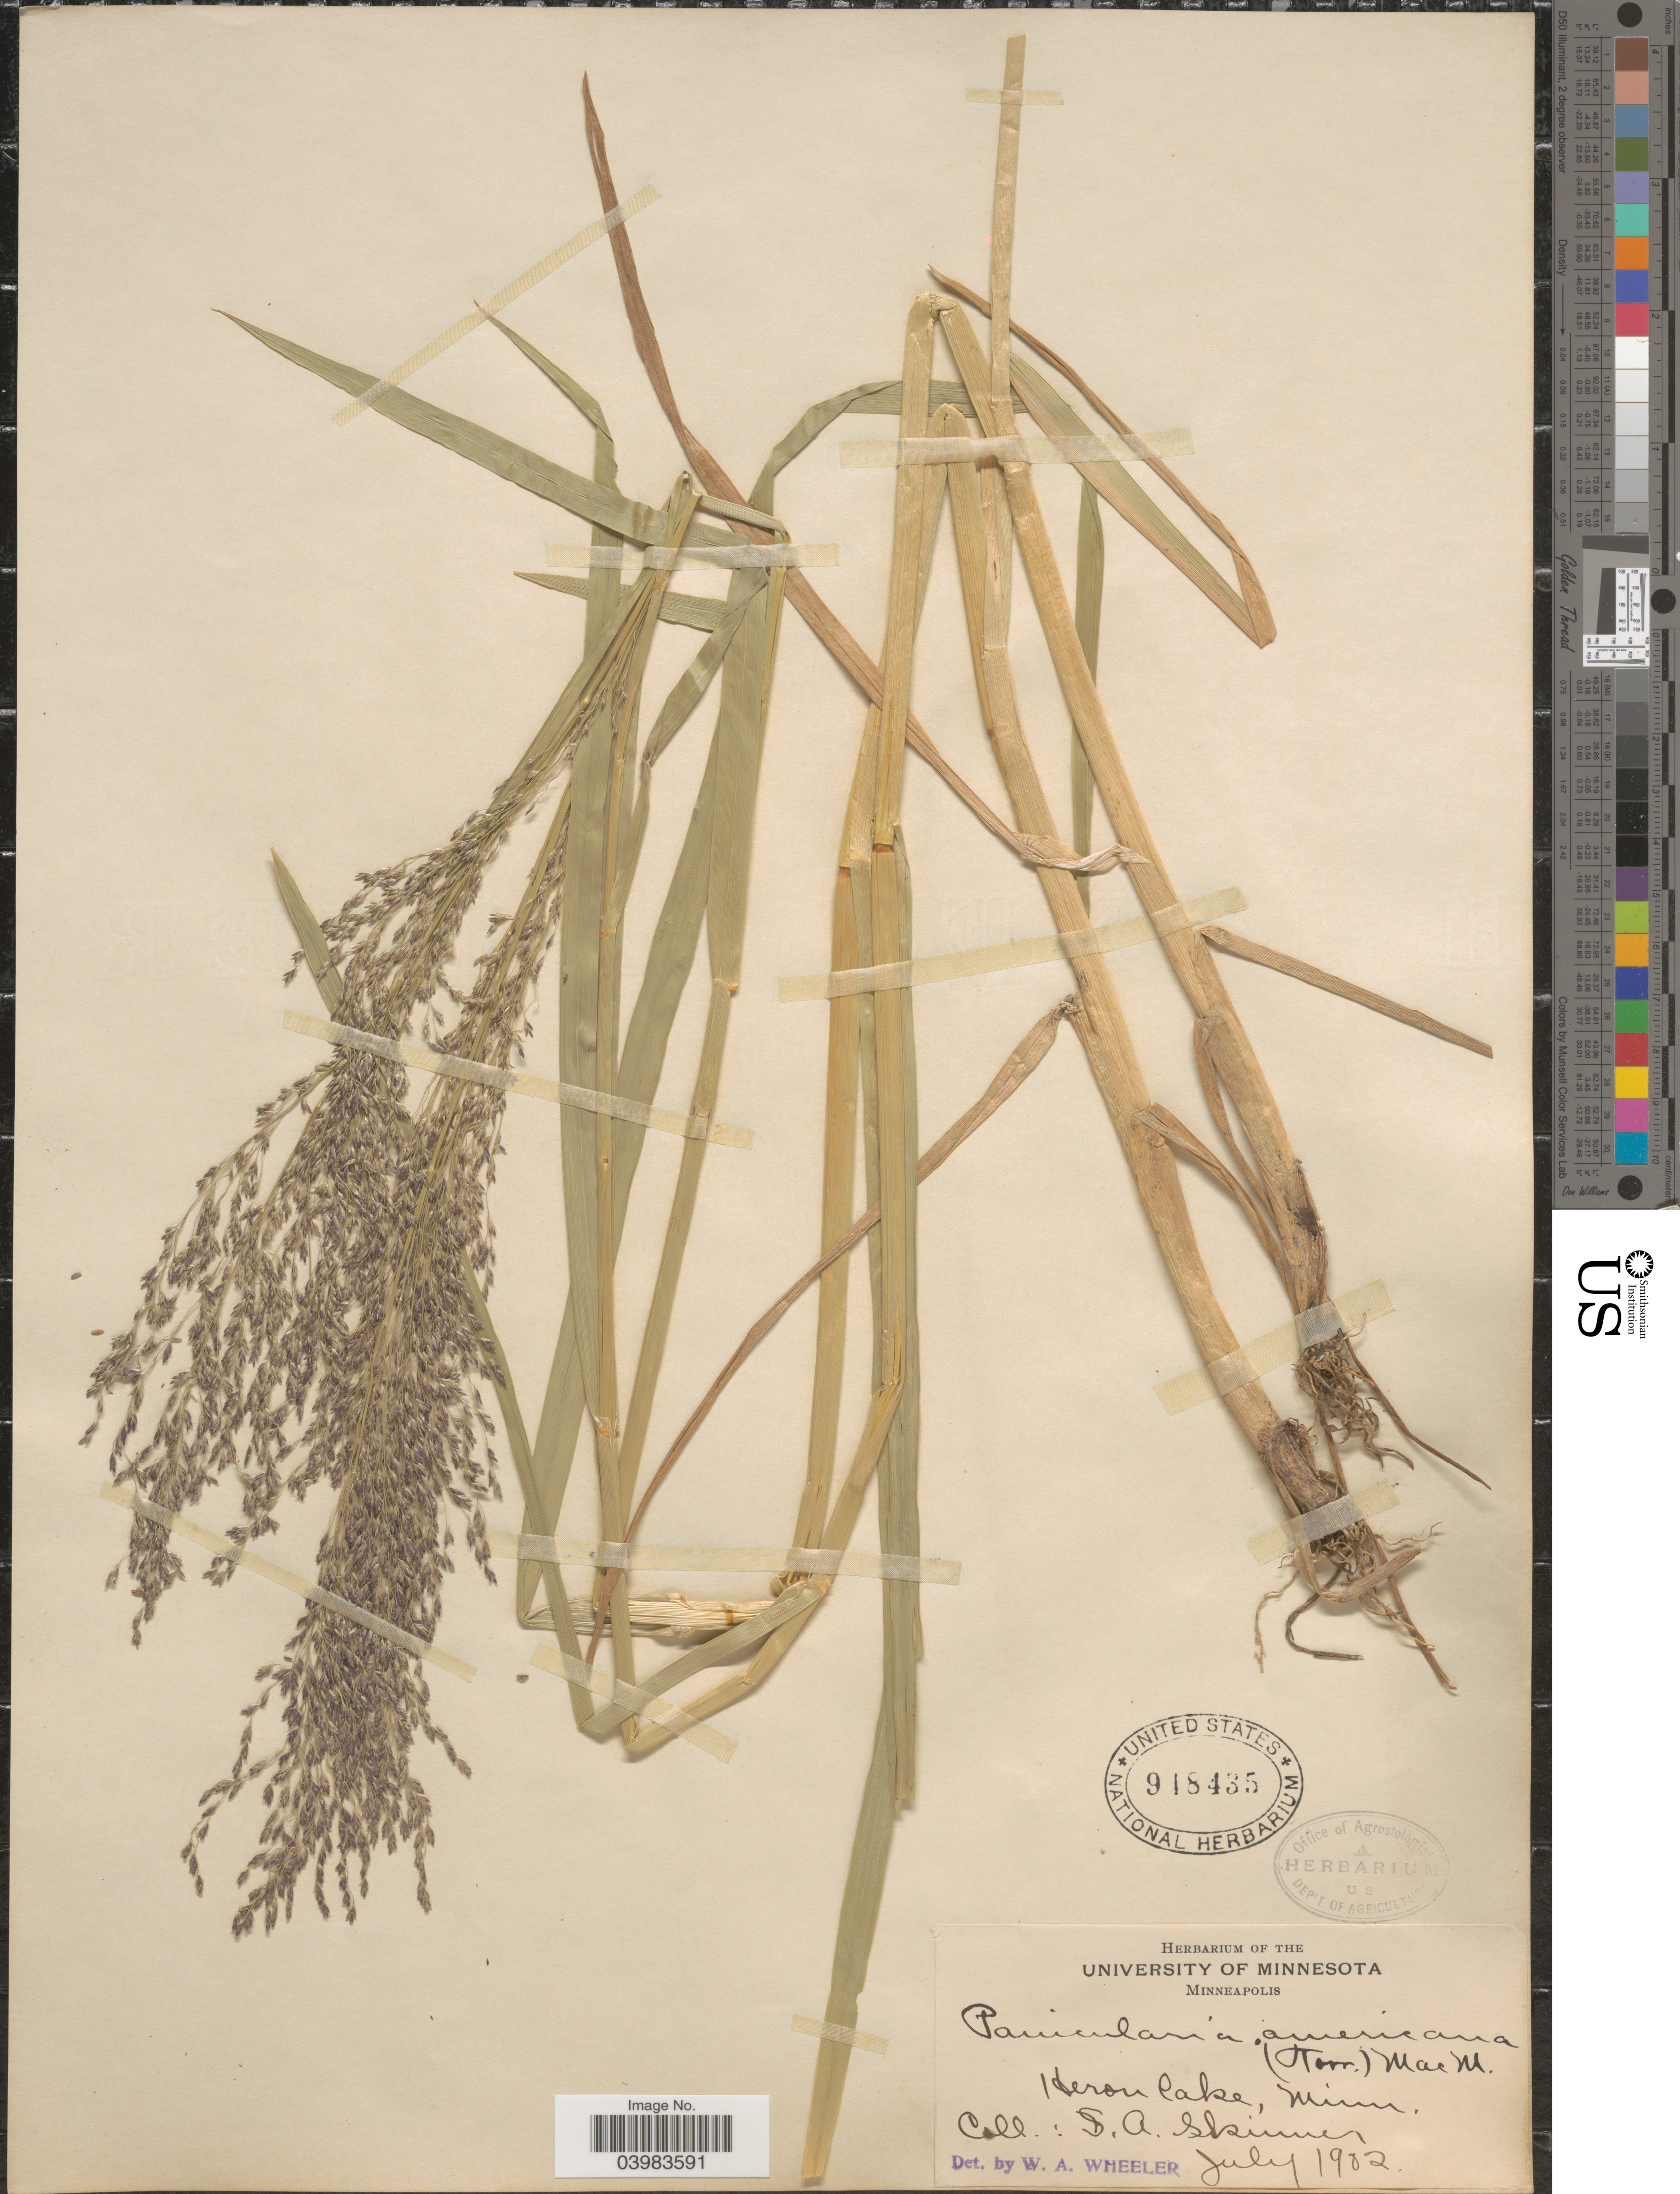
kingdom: Plantae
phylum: Tracheophyta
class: Liliopsida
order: Poales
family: Poaceae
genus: Glyceria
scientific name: Glyceria grandis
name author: S. Watson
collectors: S. Skinner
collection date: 1902-07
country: United States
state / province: Minnesota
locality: Minneapolis. Heron Lake.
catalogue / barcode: US 948435